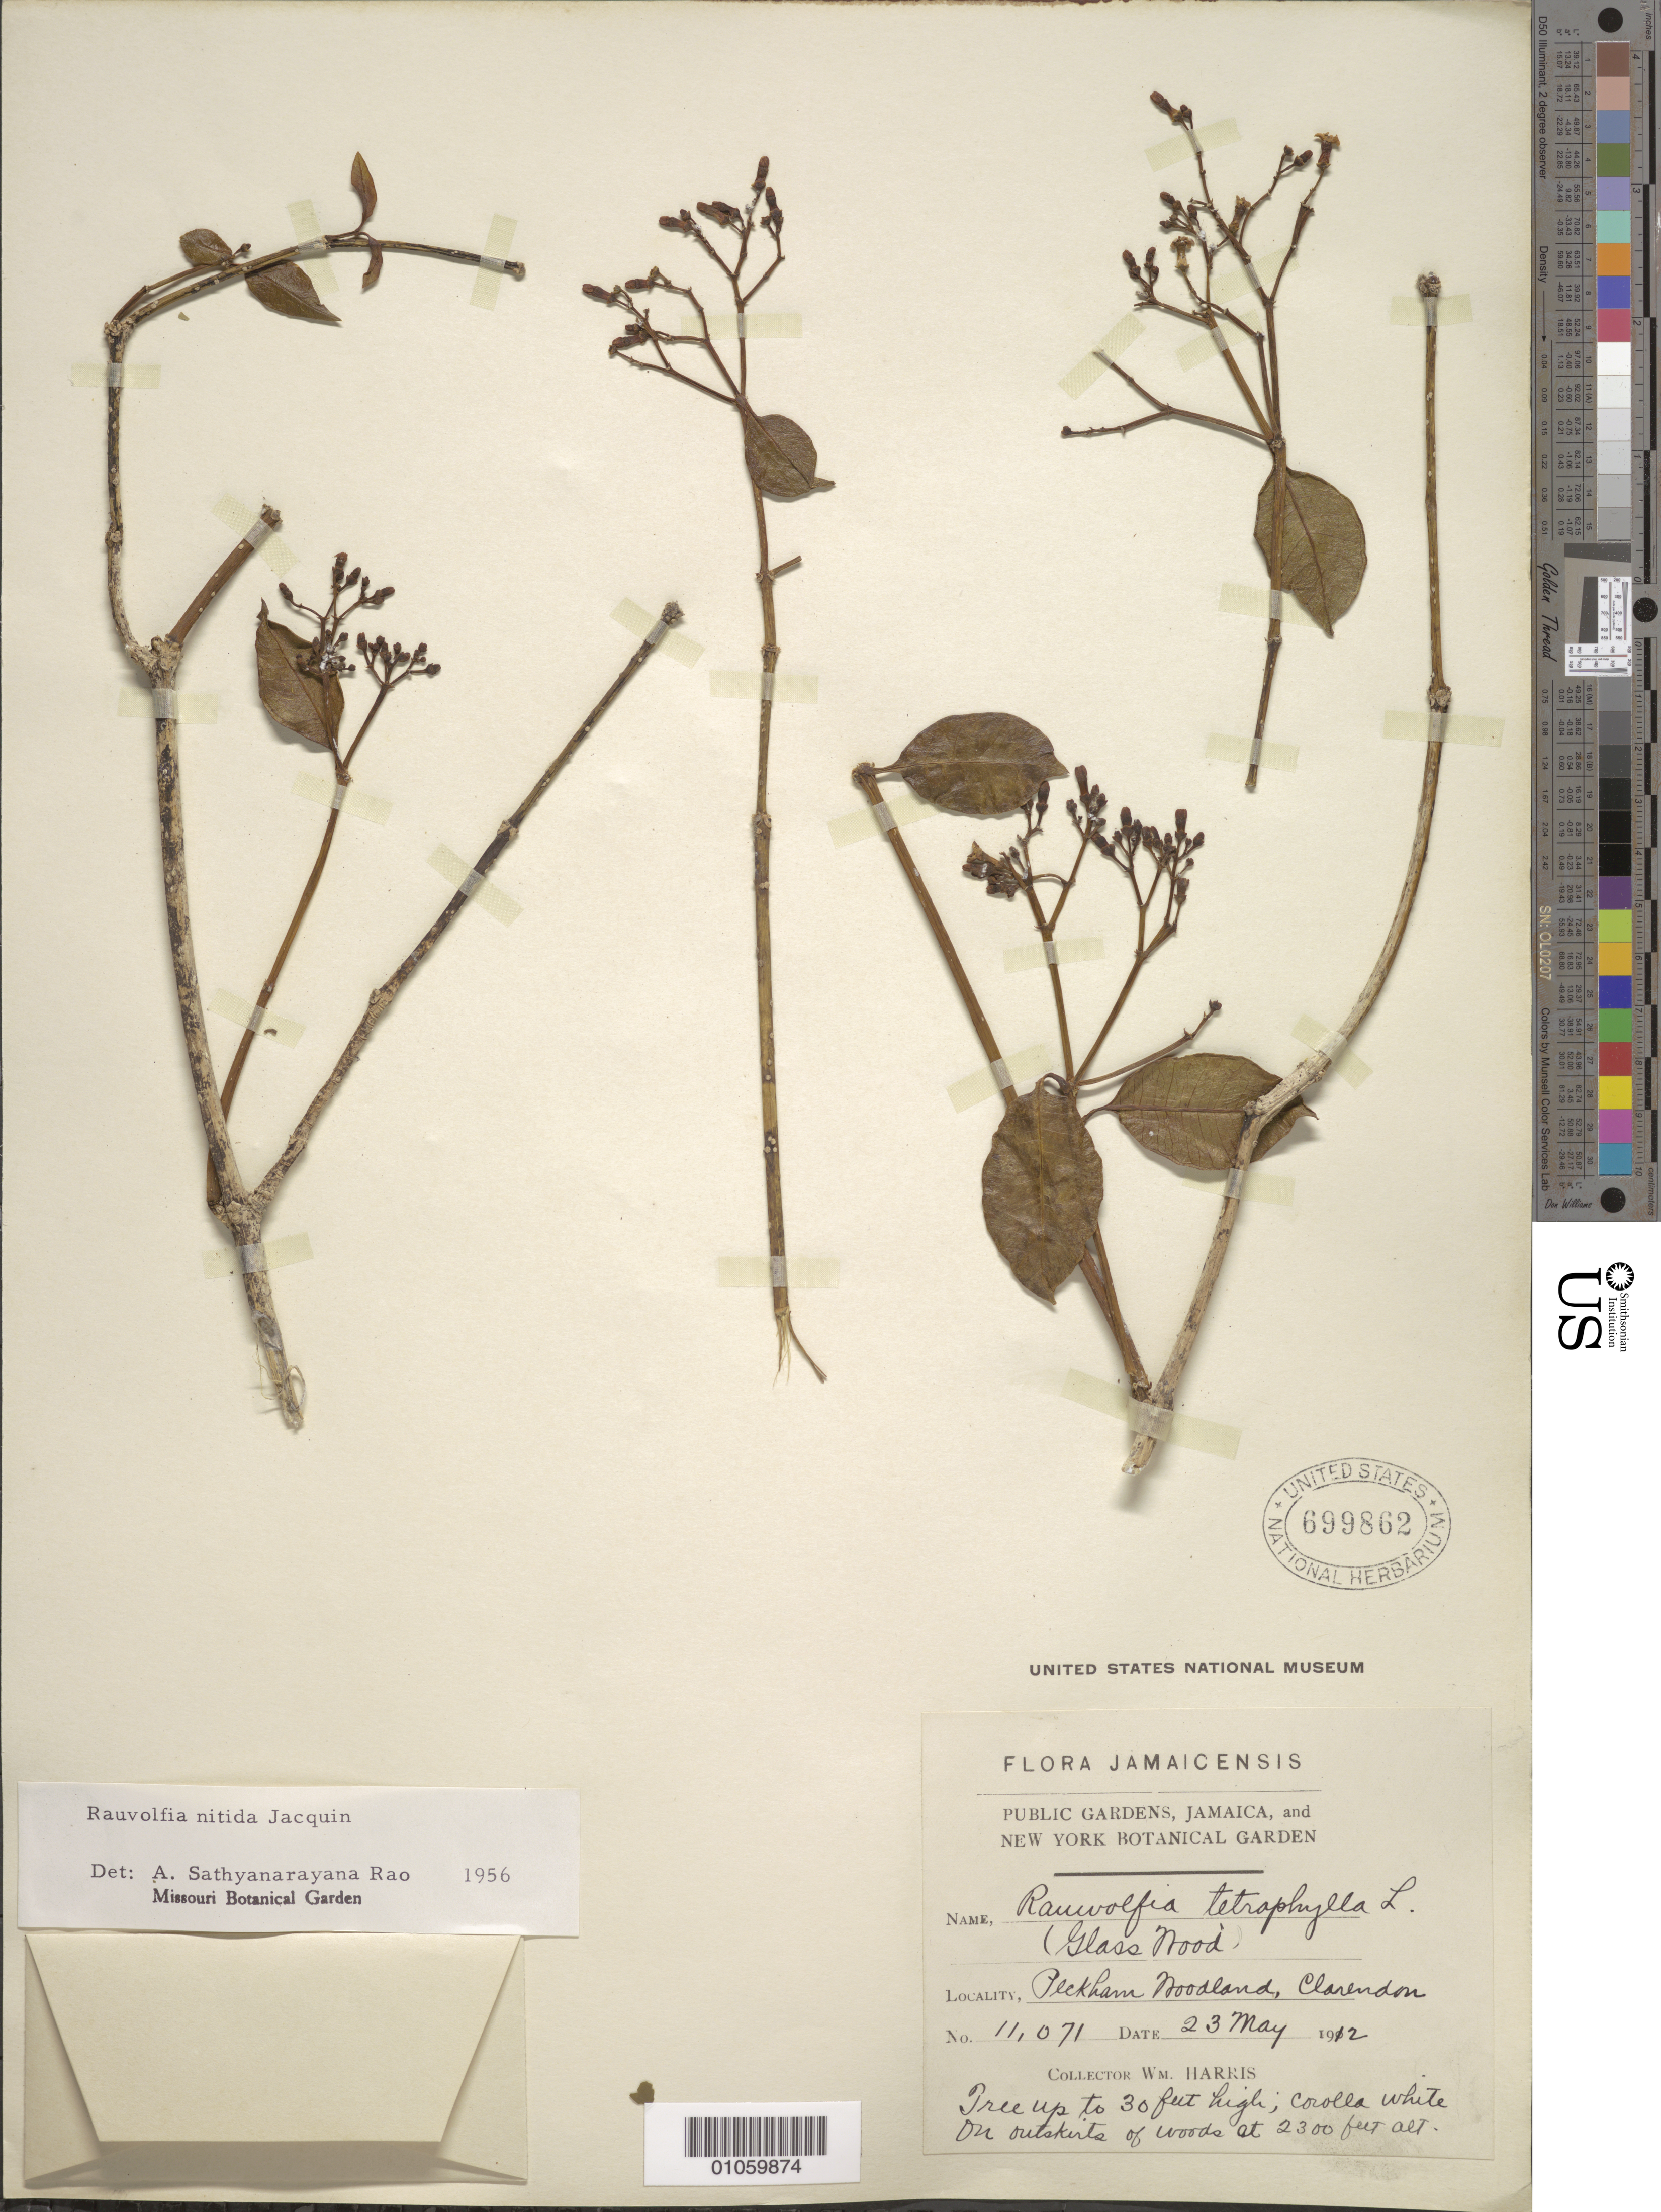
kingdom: Plantae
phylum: Tracheophyta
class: Magnoliopsida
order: Gentianales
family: Apocynaceae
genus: Rauvolfia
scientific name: Rauvolfia nitida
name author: Jacq.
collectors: W. Harris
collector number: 11071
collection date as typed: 23 May 1912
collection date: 1912-05-23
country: Jamaica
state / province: Clarendon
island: Jamaica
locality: Peckham Woodland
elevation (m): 701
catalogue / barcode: US 699862